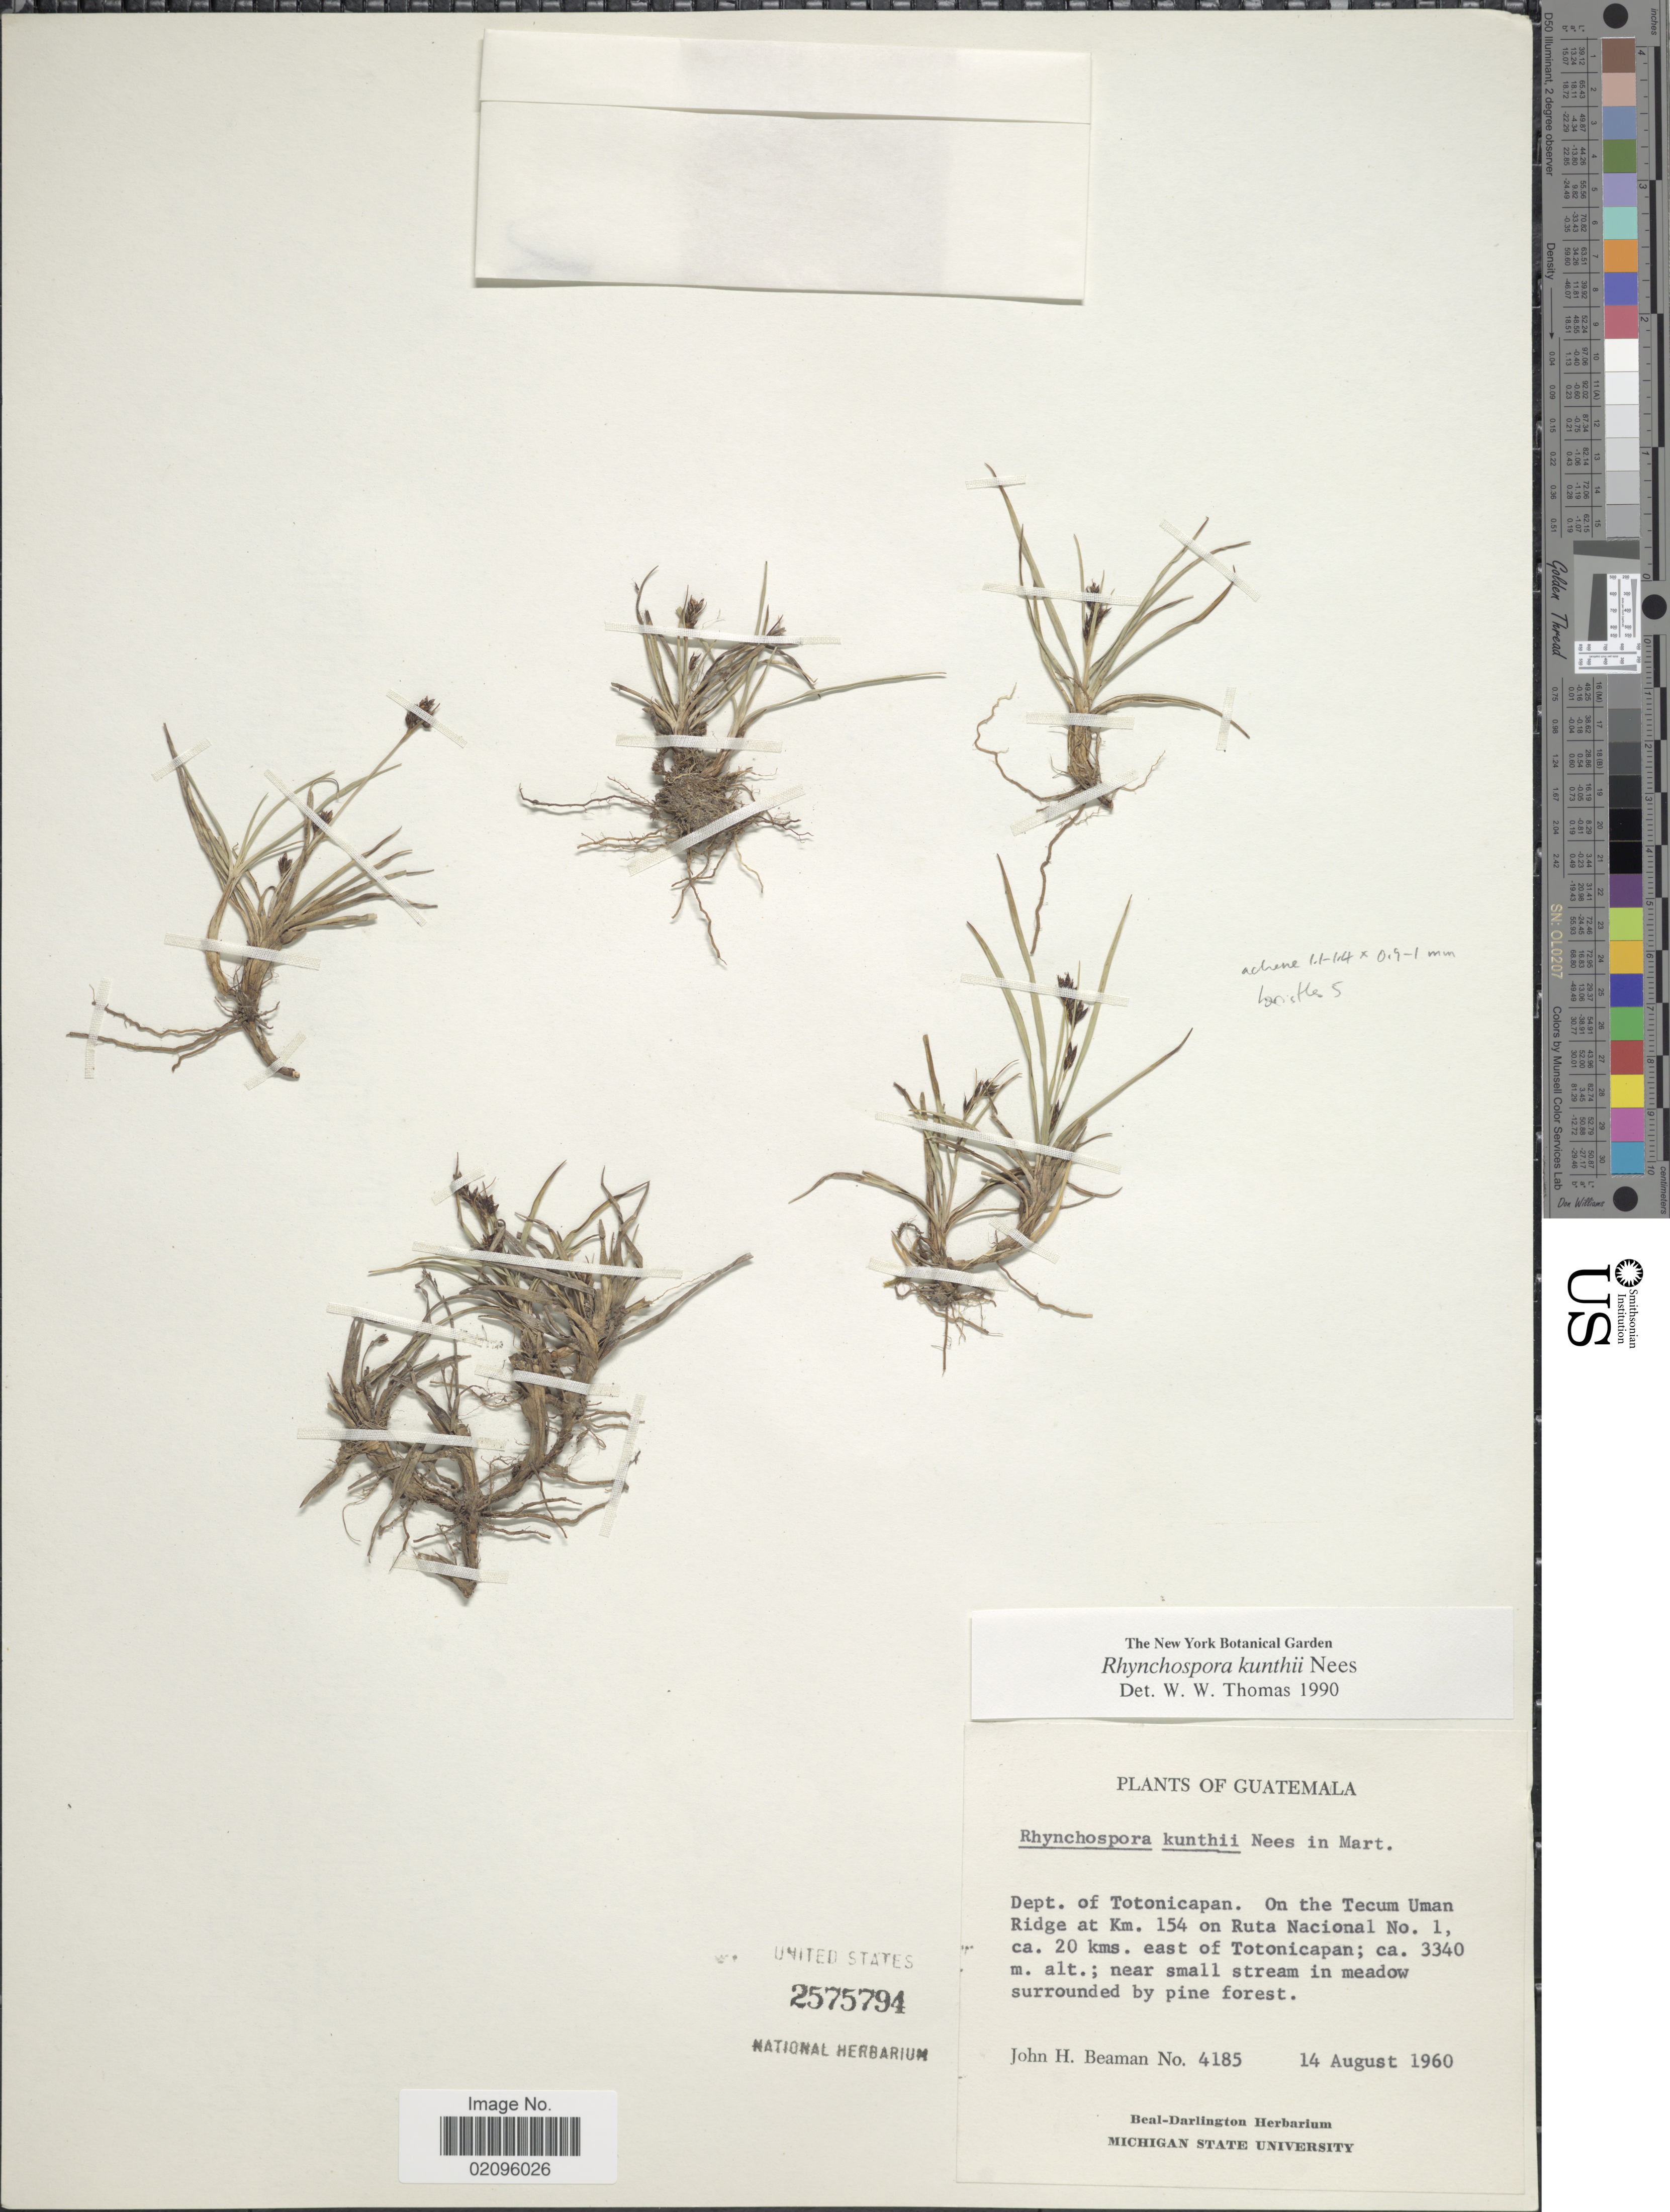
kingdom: Plantae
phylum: Tracheophyta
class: Liliopsida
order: Poales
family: Cyperaceae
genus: Rhynchospora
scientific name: Rhynchospora kunthii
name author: Nees ex Kunth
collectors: J. H. Beaman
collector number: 4185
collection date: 1960-08-14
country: Guatemala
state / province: Totonicapan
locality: On the Tecum Uman Ridge at Km. 154 on Ruta Nacional No. 1, ca. 20kms. east of Totonicapan, near small stream in meadow surrounded.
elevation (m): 3340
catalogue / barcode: US 2575794